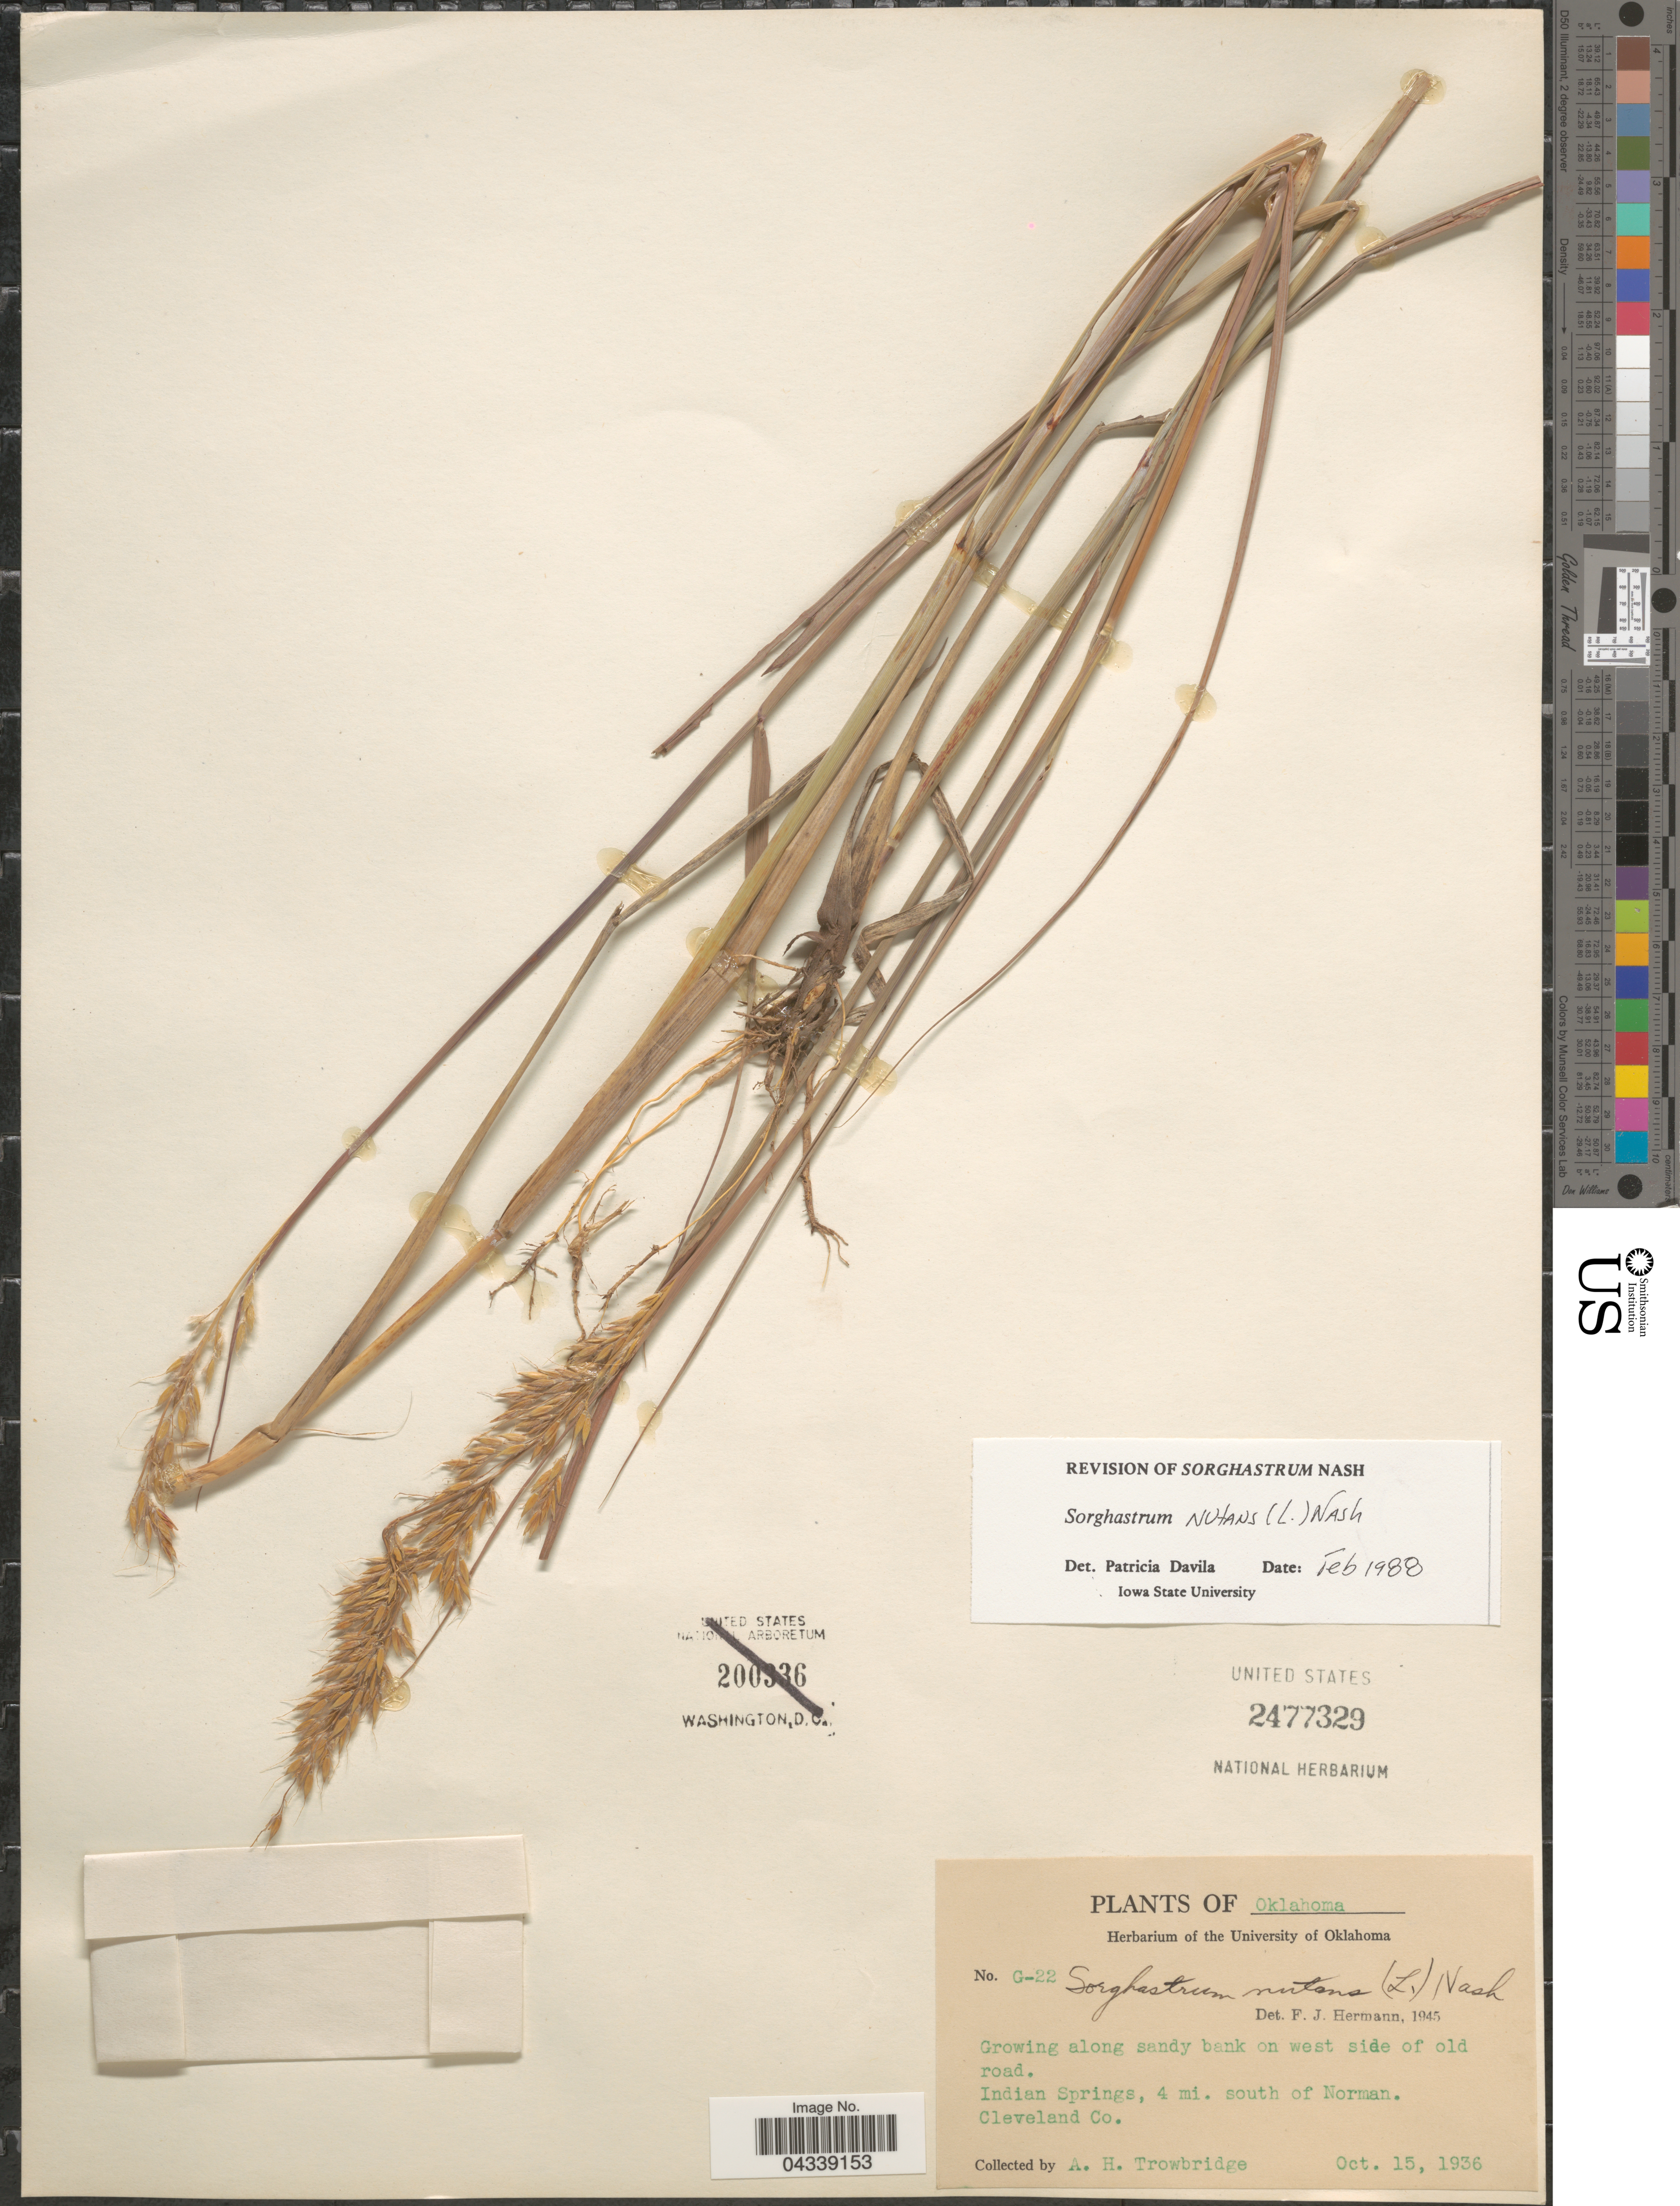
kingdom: Plantae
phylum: Tracheophyta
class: Liliopsida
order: Poales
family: Poaceae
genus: Sorghastrum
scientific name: Sorghastrum nutans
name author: (L.) Nash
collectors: A. H. Trowbridge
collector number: G-22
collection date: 1936-10-15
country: United States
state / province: Oklahoma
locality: Along sandy bank on west side of old road. Indian Springs, 4 mi. south of Norman. Cleveland Co.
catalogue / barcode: US 2477329